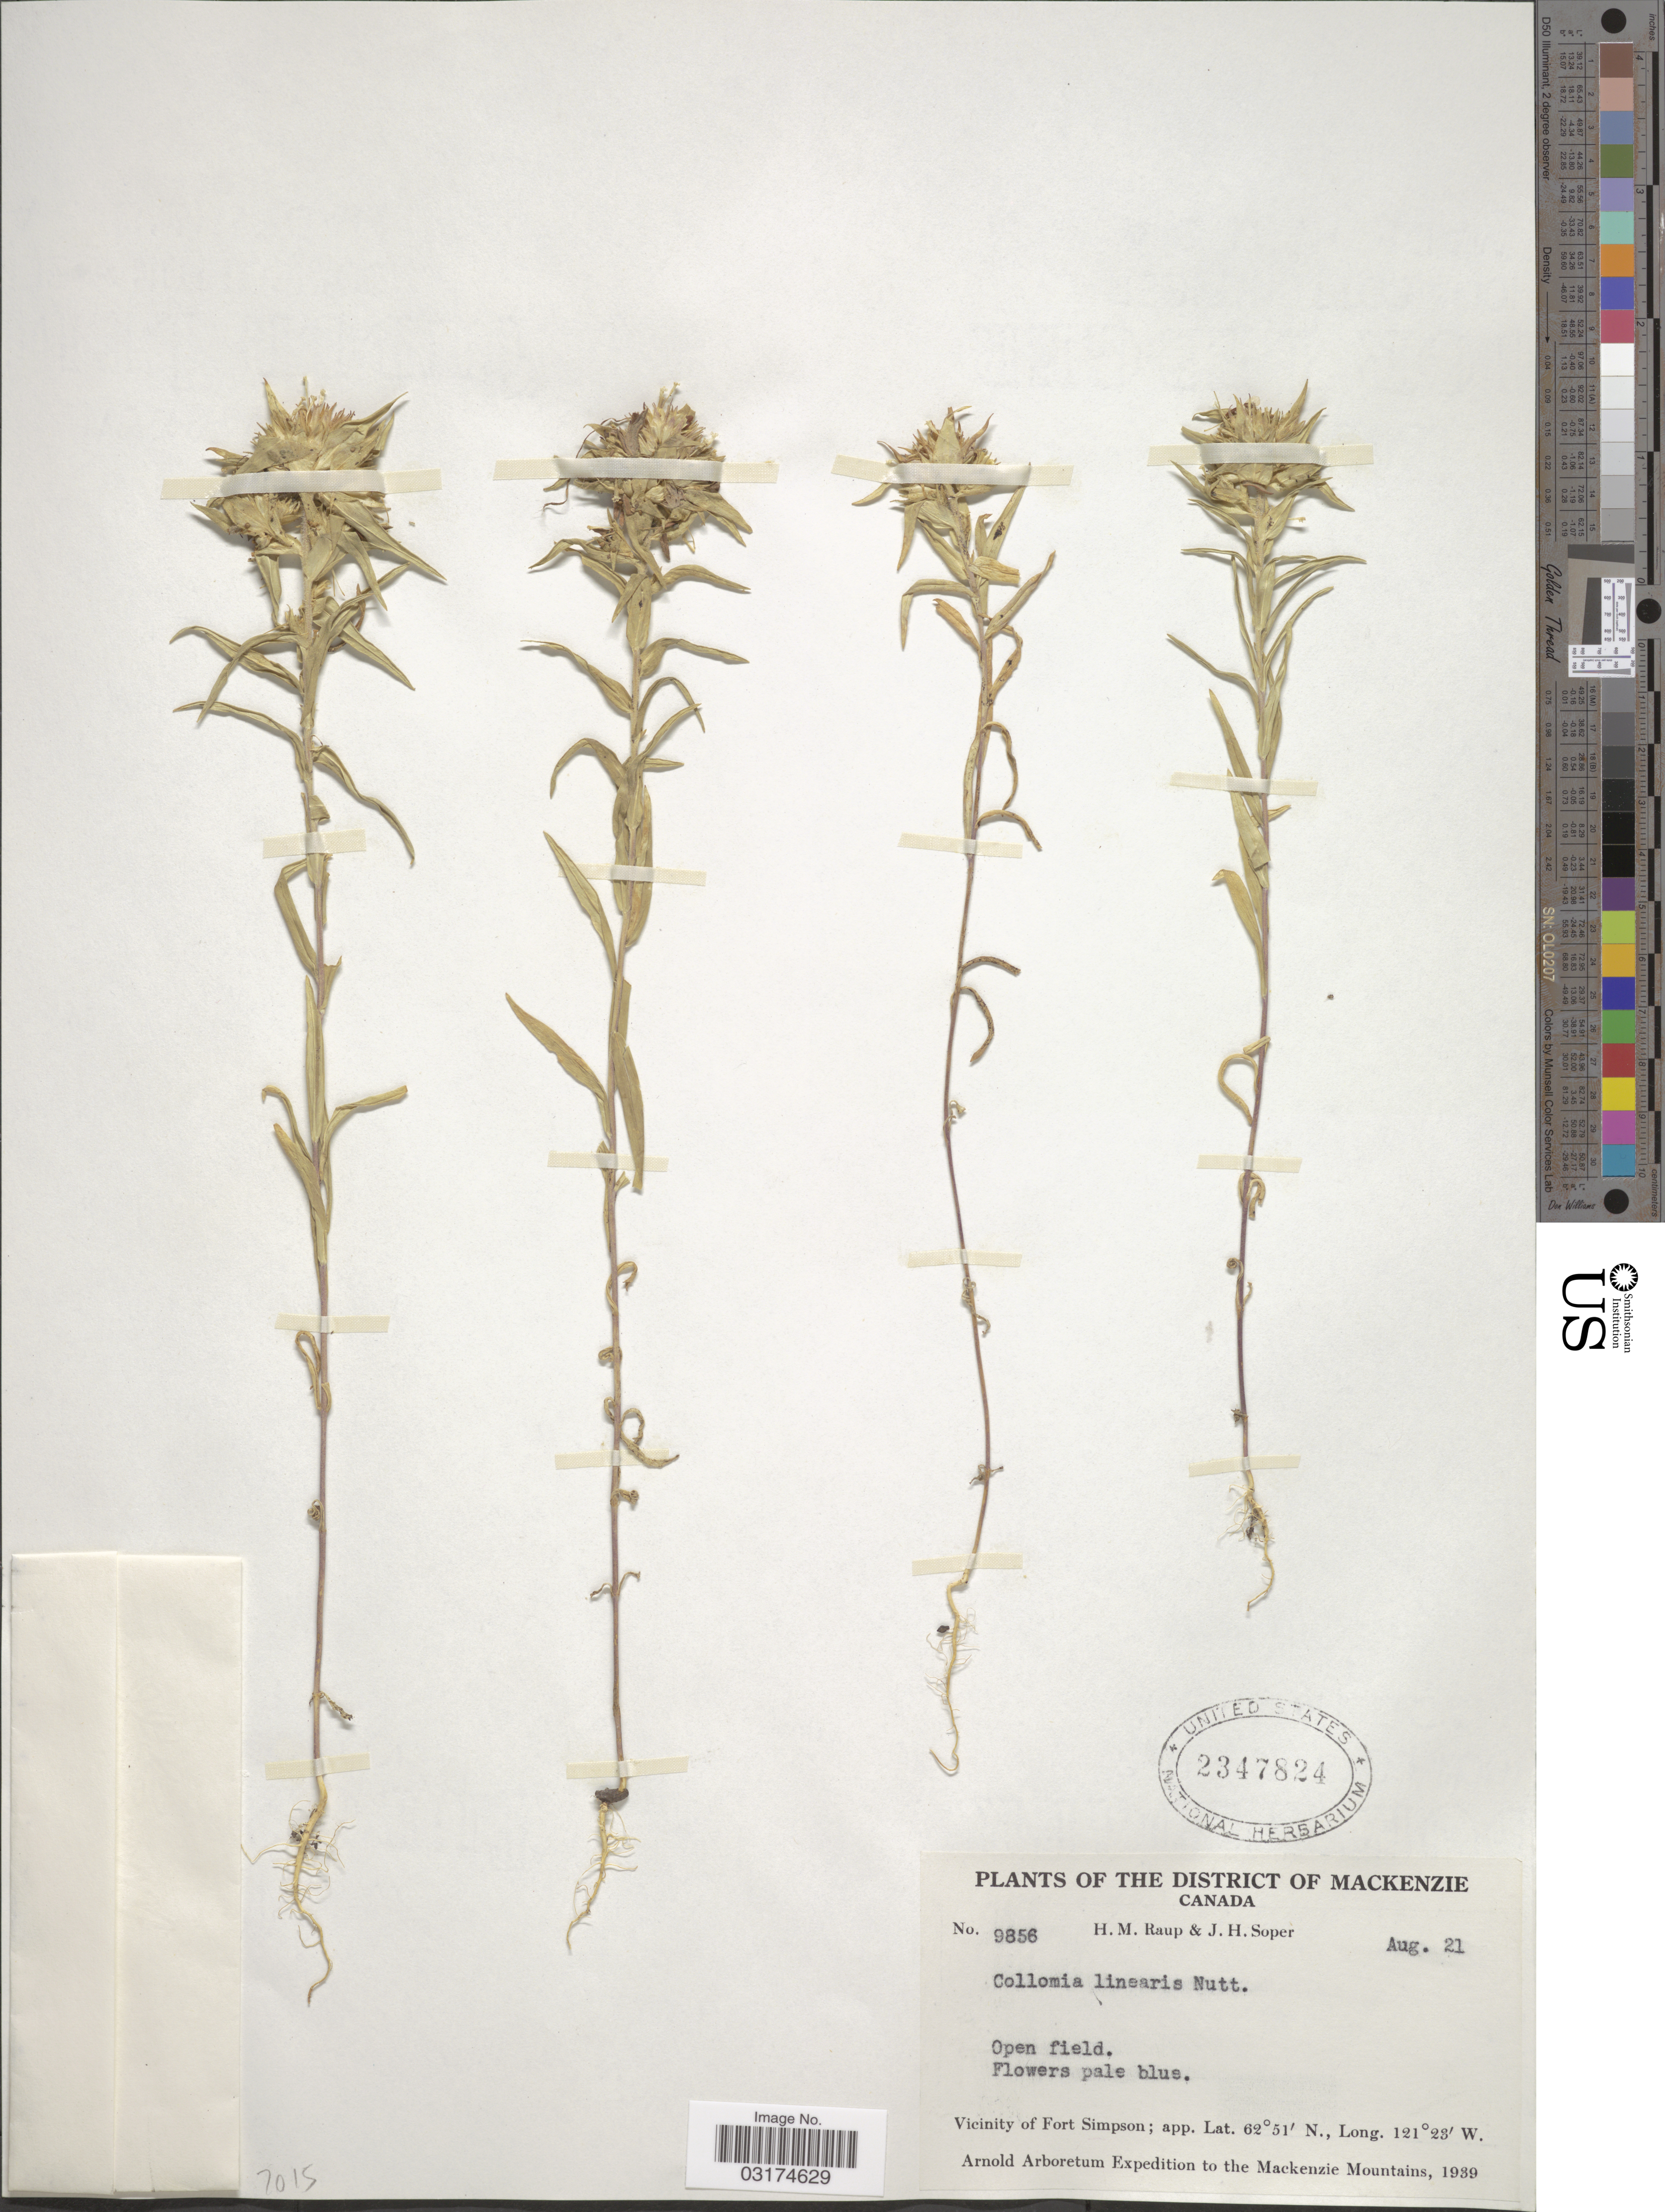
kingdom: Plantae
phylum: Tracheophyta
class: Magnoliopsida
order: Ericales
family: Polemoniaceae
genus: Collomia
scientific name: Collomia linearis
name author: Nutt.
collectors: H. Raup & J. H. Soper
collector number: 9856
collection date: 1939-08-21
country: Canada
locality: Vicinity of Fort Simpson. District of Mackenzie.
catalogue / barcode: US 2347824